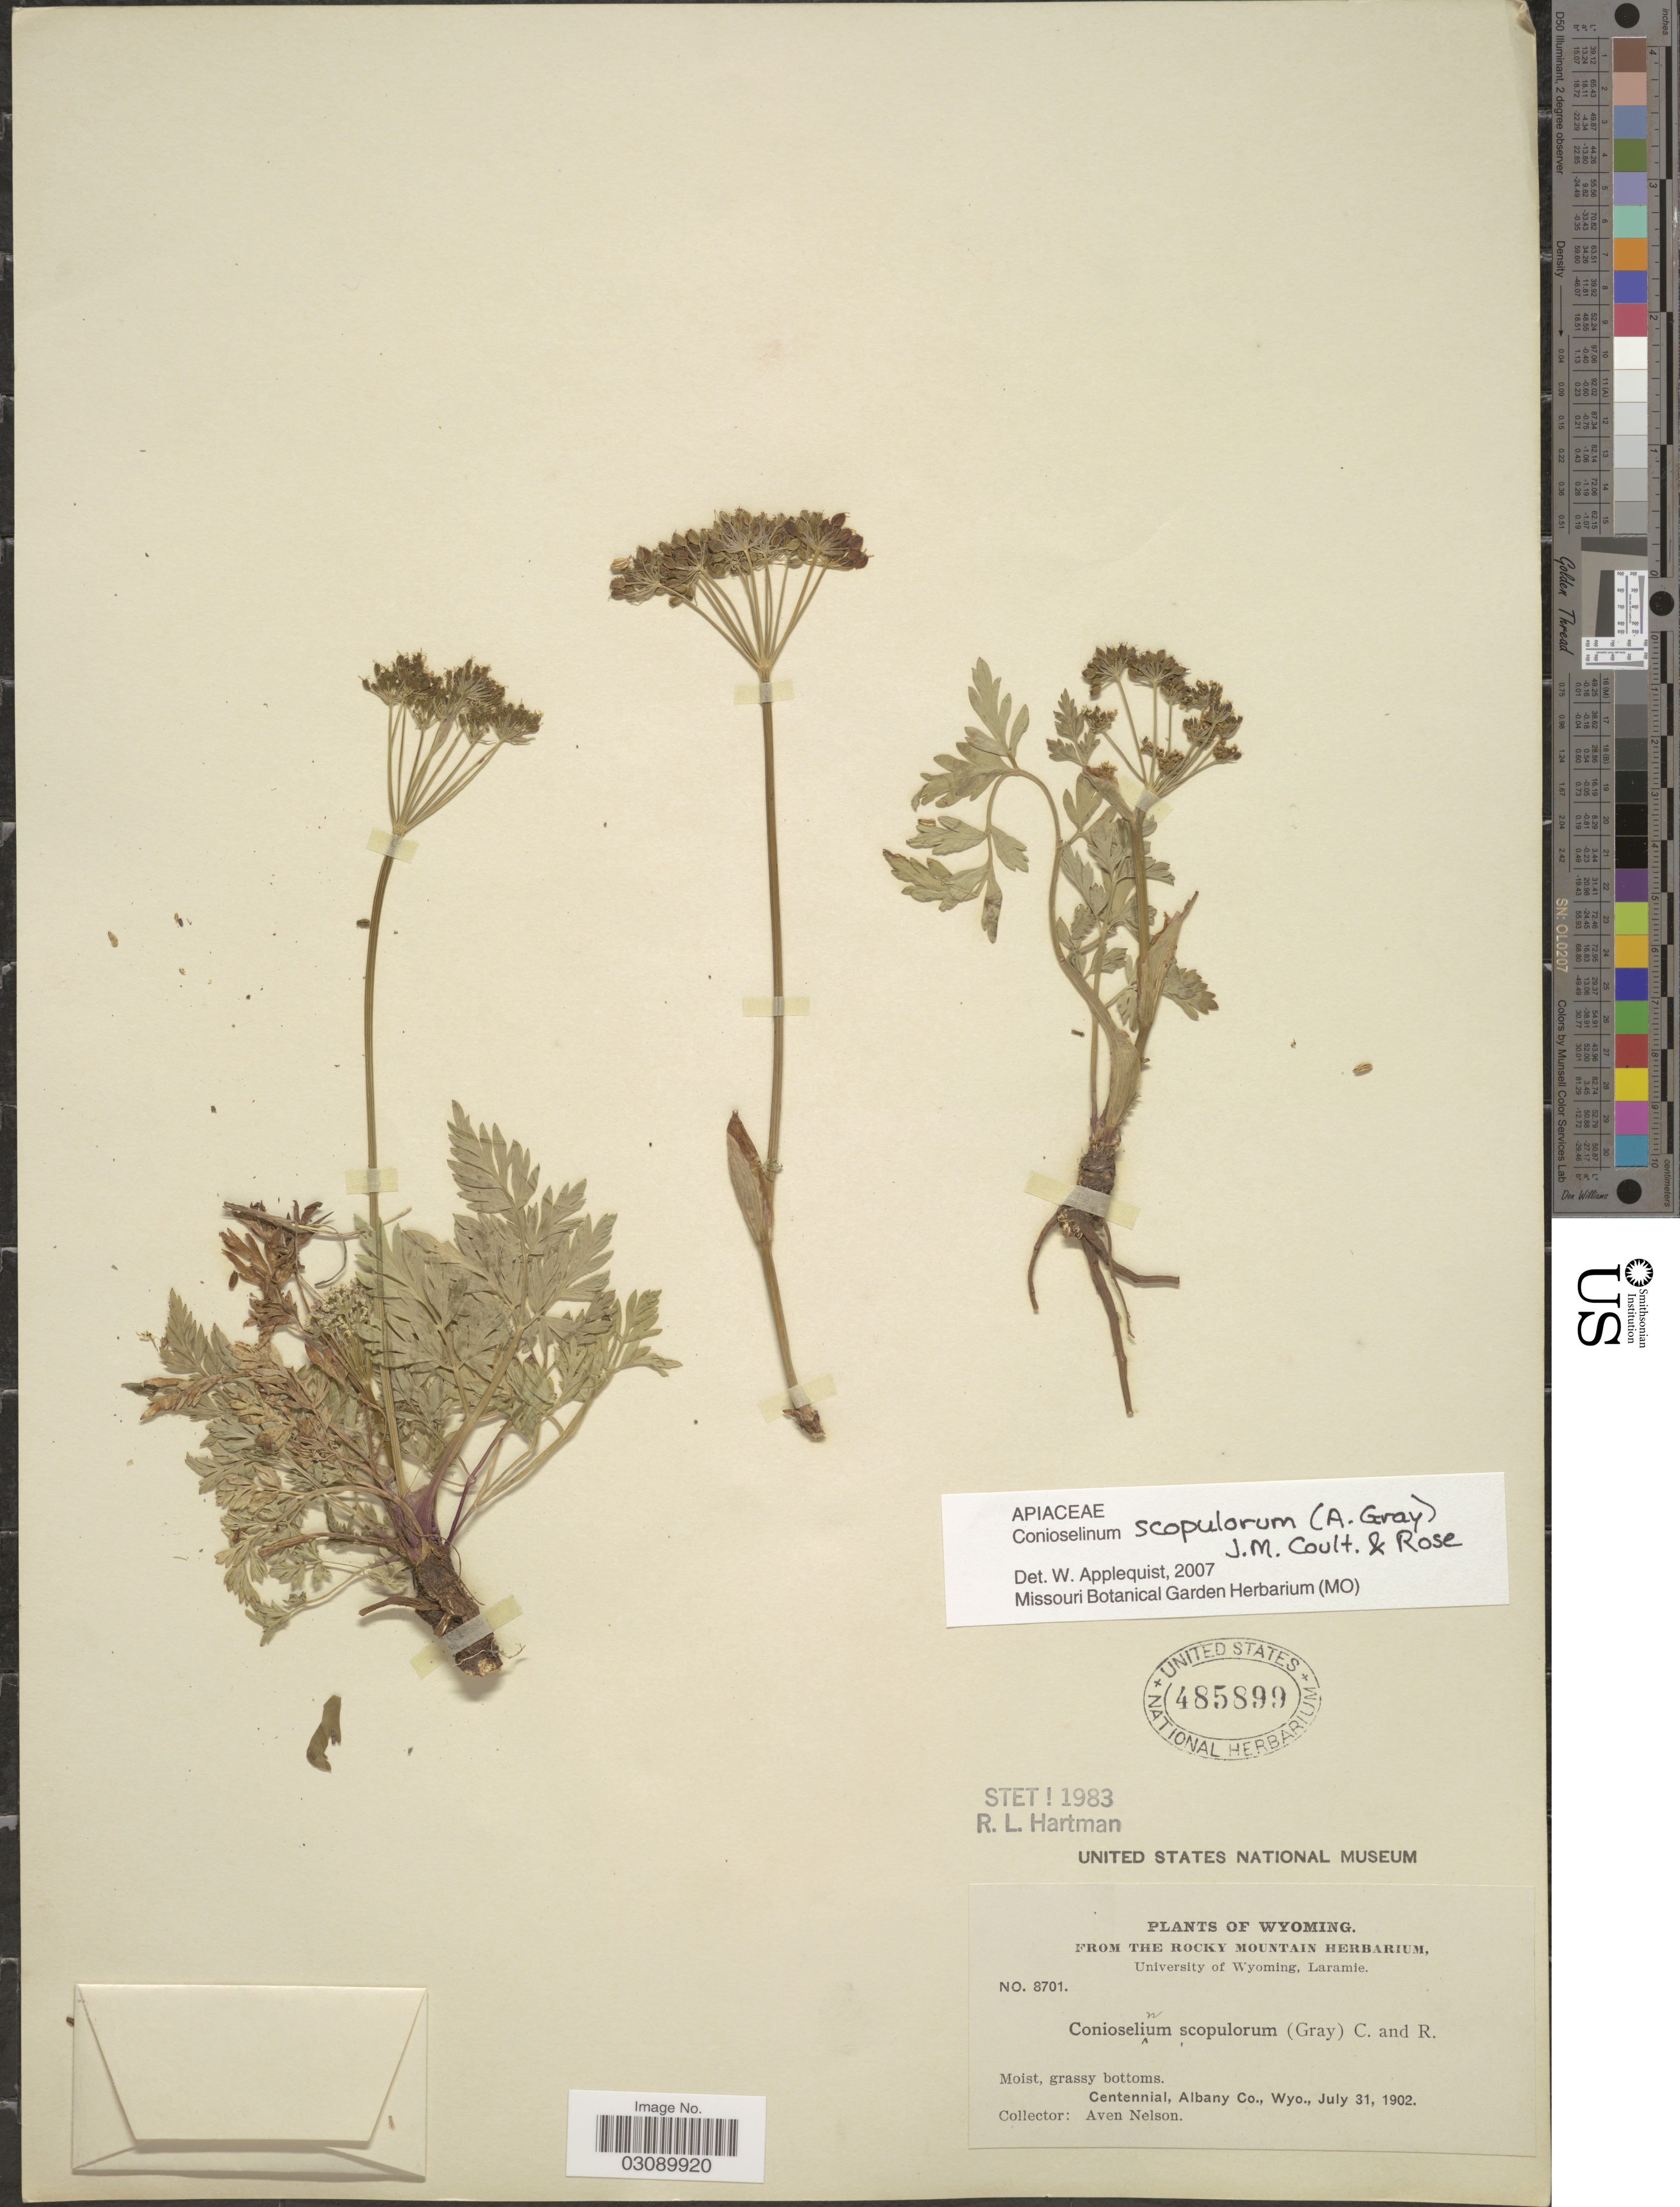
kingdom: Plantae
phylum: Tracheophyta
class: Magnoliopsida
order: Apiales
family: Apiaceae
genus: Conioselinum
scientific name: Conioselinum scopulorum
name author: (A. Gray) J.M. Coult. & Rose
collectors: A. Nelson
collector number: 8701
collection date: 1902-07-31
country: United States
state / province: Wyoming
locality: Centennial, Albany Co.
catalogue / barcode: US 485899